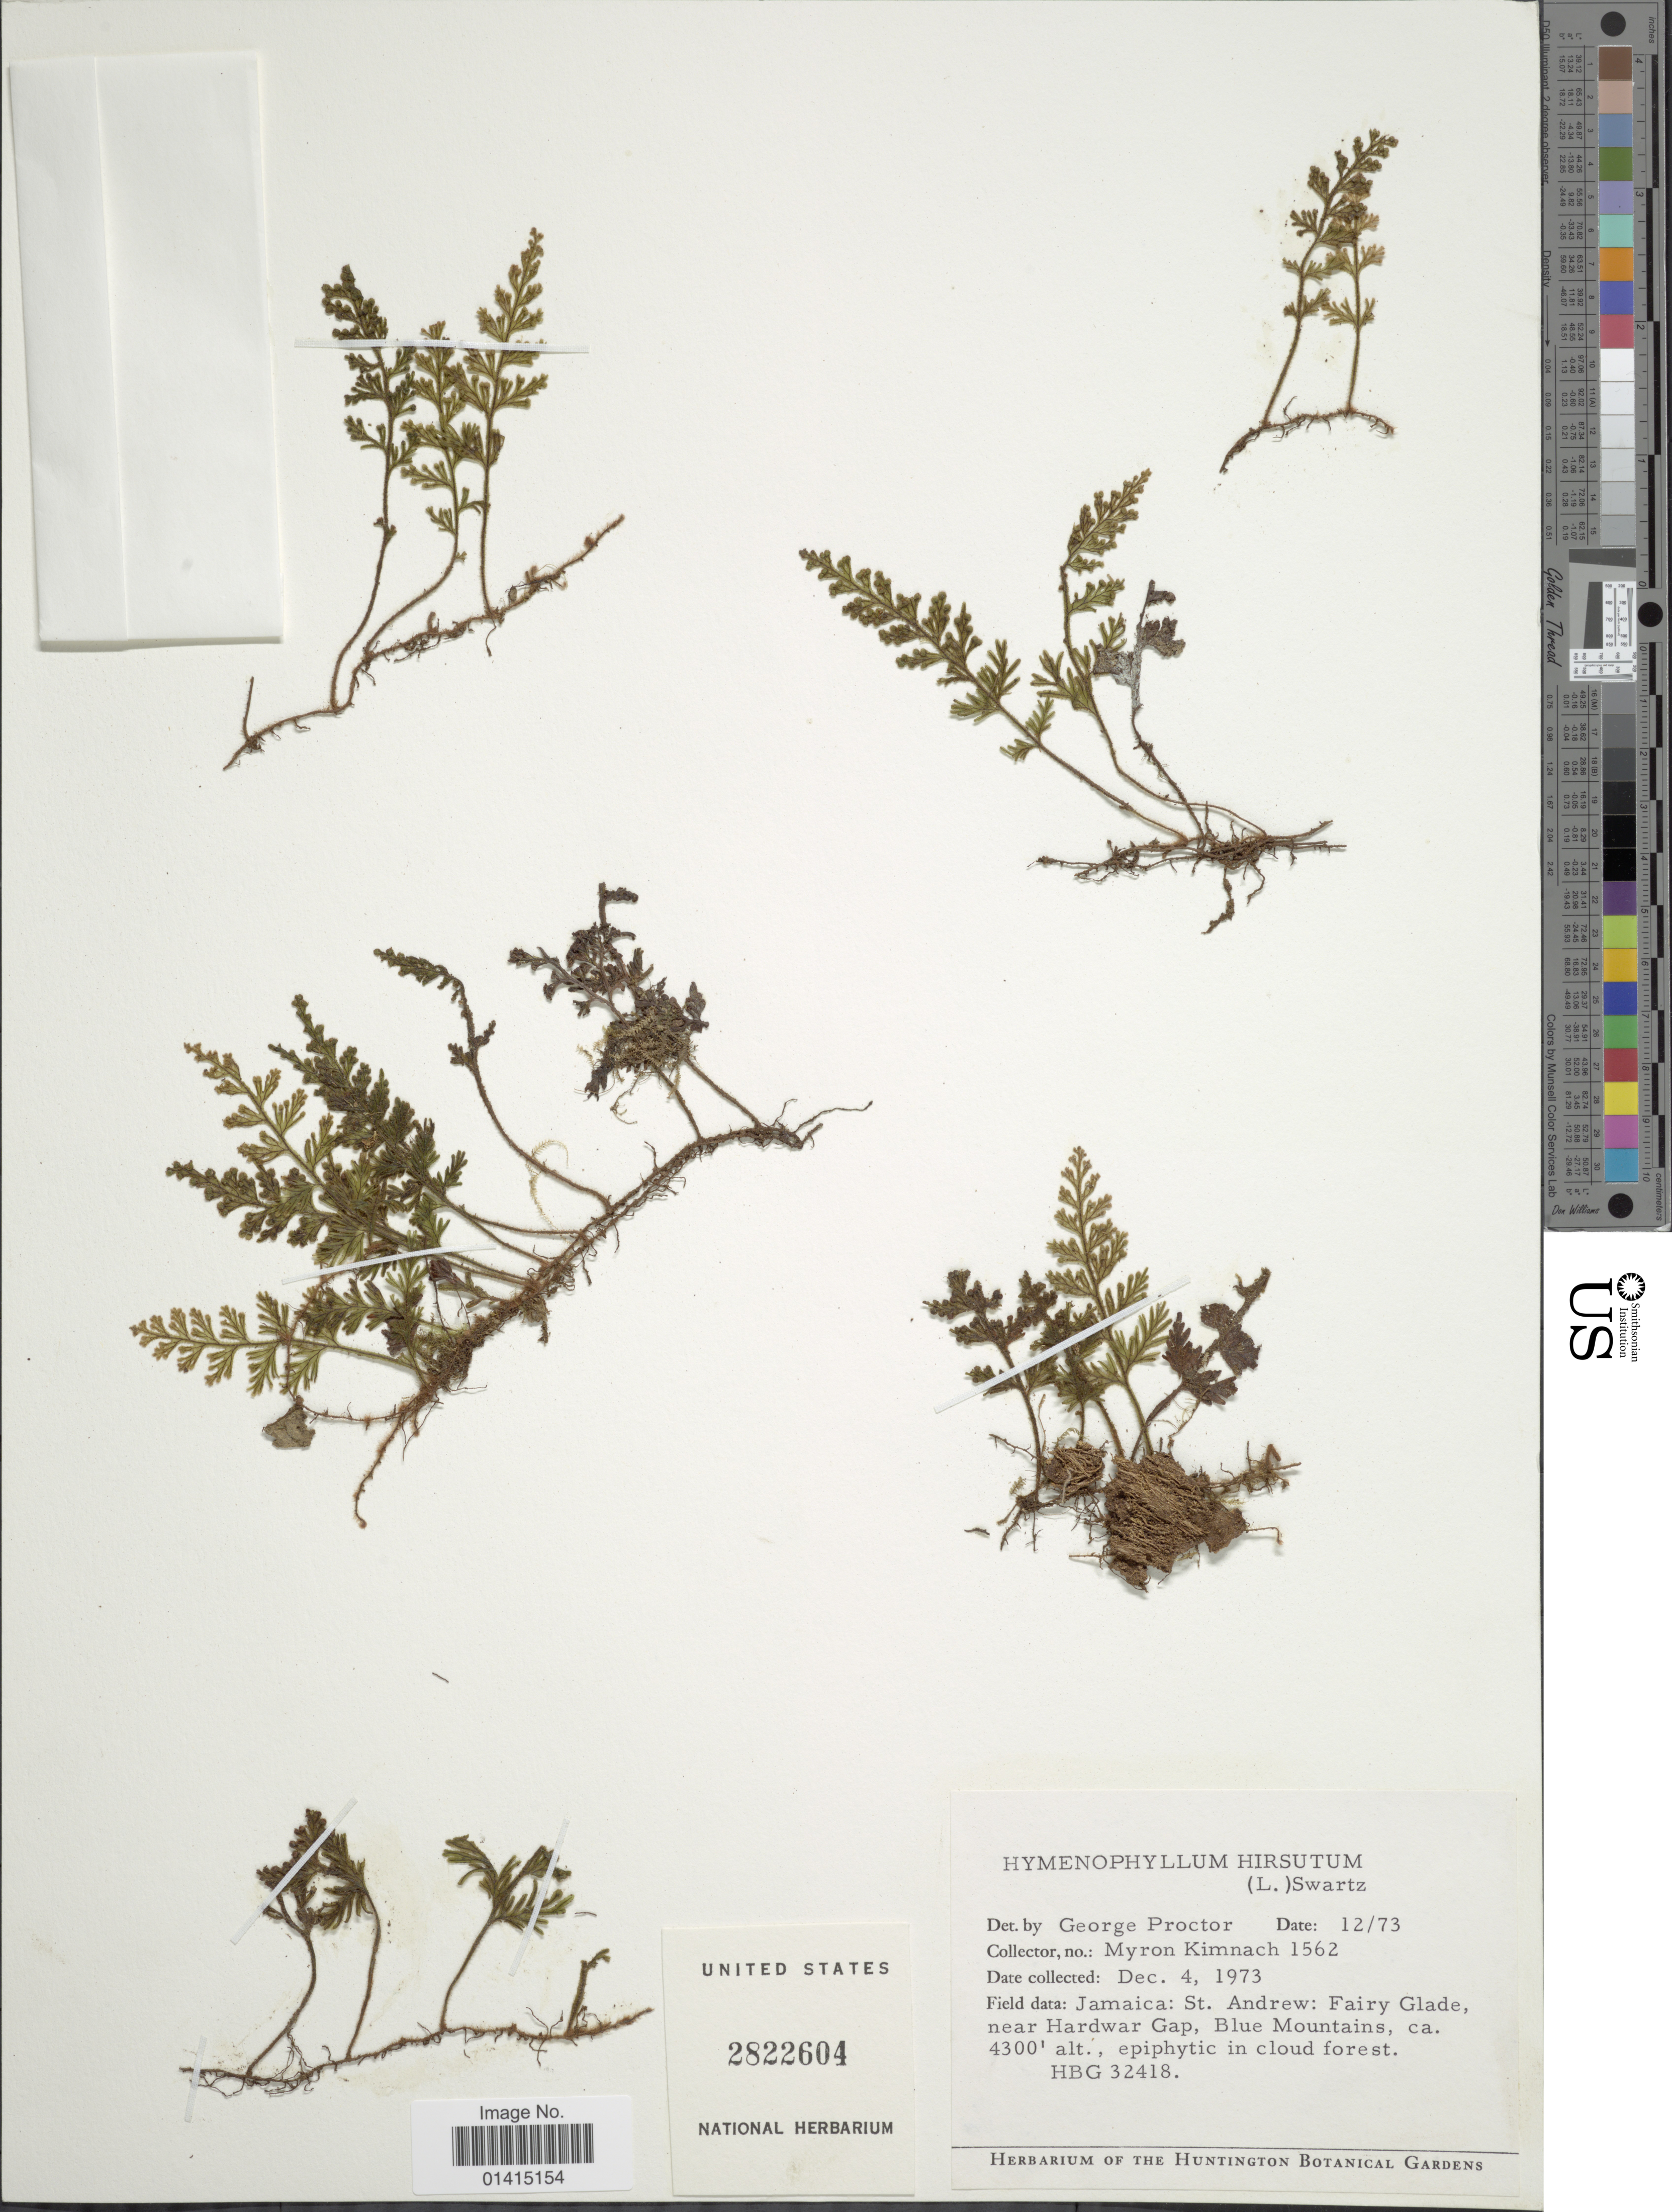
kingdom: Plantae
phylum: Tracheophyta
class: Polypodiopsida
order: Hymenophyllales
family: Hymenophyllaceae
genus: Hymenophyllum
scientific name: Hymenophyllum hirsutum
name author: (L.) Sw.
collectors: M. W. Kimnach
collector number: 1562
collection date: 1973-12-04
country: Jamaica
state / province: Saint Andrew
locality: Jamaica: St, Andrew: Fairy Glade, near Hardwar Gap, Blue Mountains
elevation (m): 1311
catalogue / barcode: US 2822604